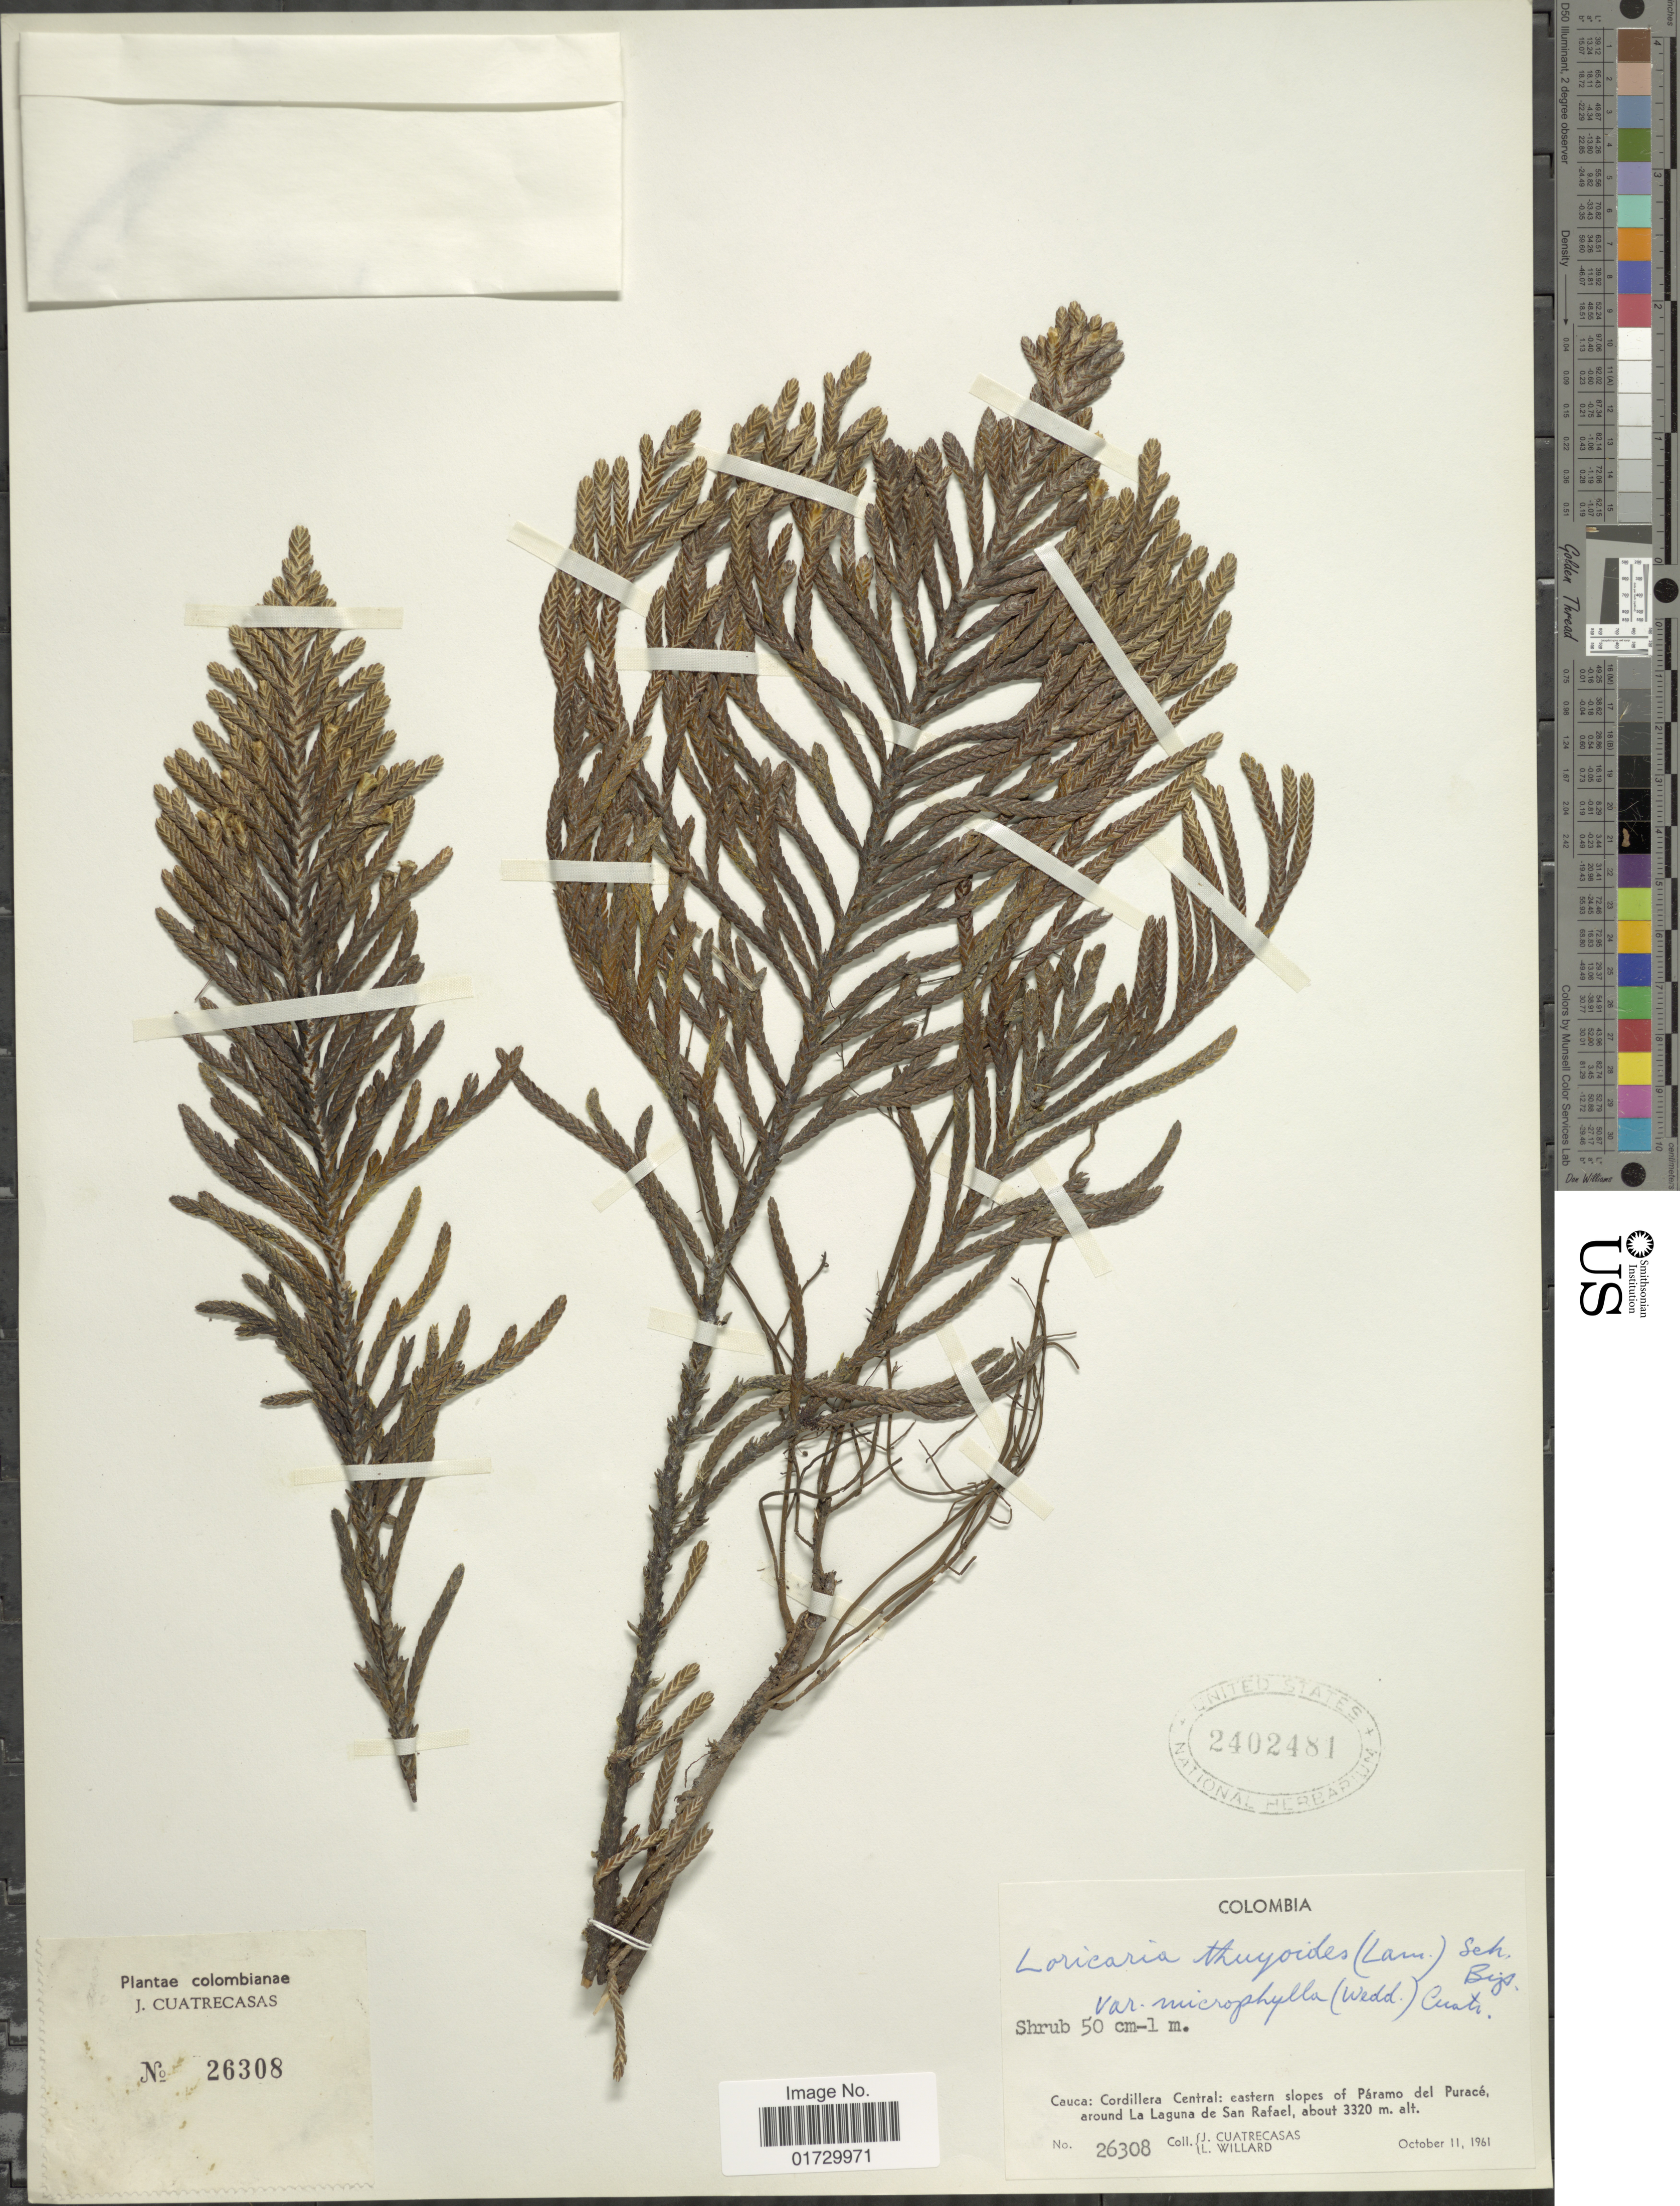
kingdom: Plantae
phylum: Tracheophyta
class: Magnoliopsida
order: Asterales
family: Asteraceae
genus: Loricaria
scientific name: Loricaria thuyoides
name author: (Lam.) Sch. Bip.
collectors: J. Cuatrecasas & L. Willard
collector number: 26308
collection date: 1961-10-11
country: Colombia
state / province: Cauca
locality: Cordillera Central: Eastern slopes of Paramo del Purace, around La Laguna de San Rafael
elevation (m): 3320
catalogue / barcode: US 2402481